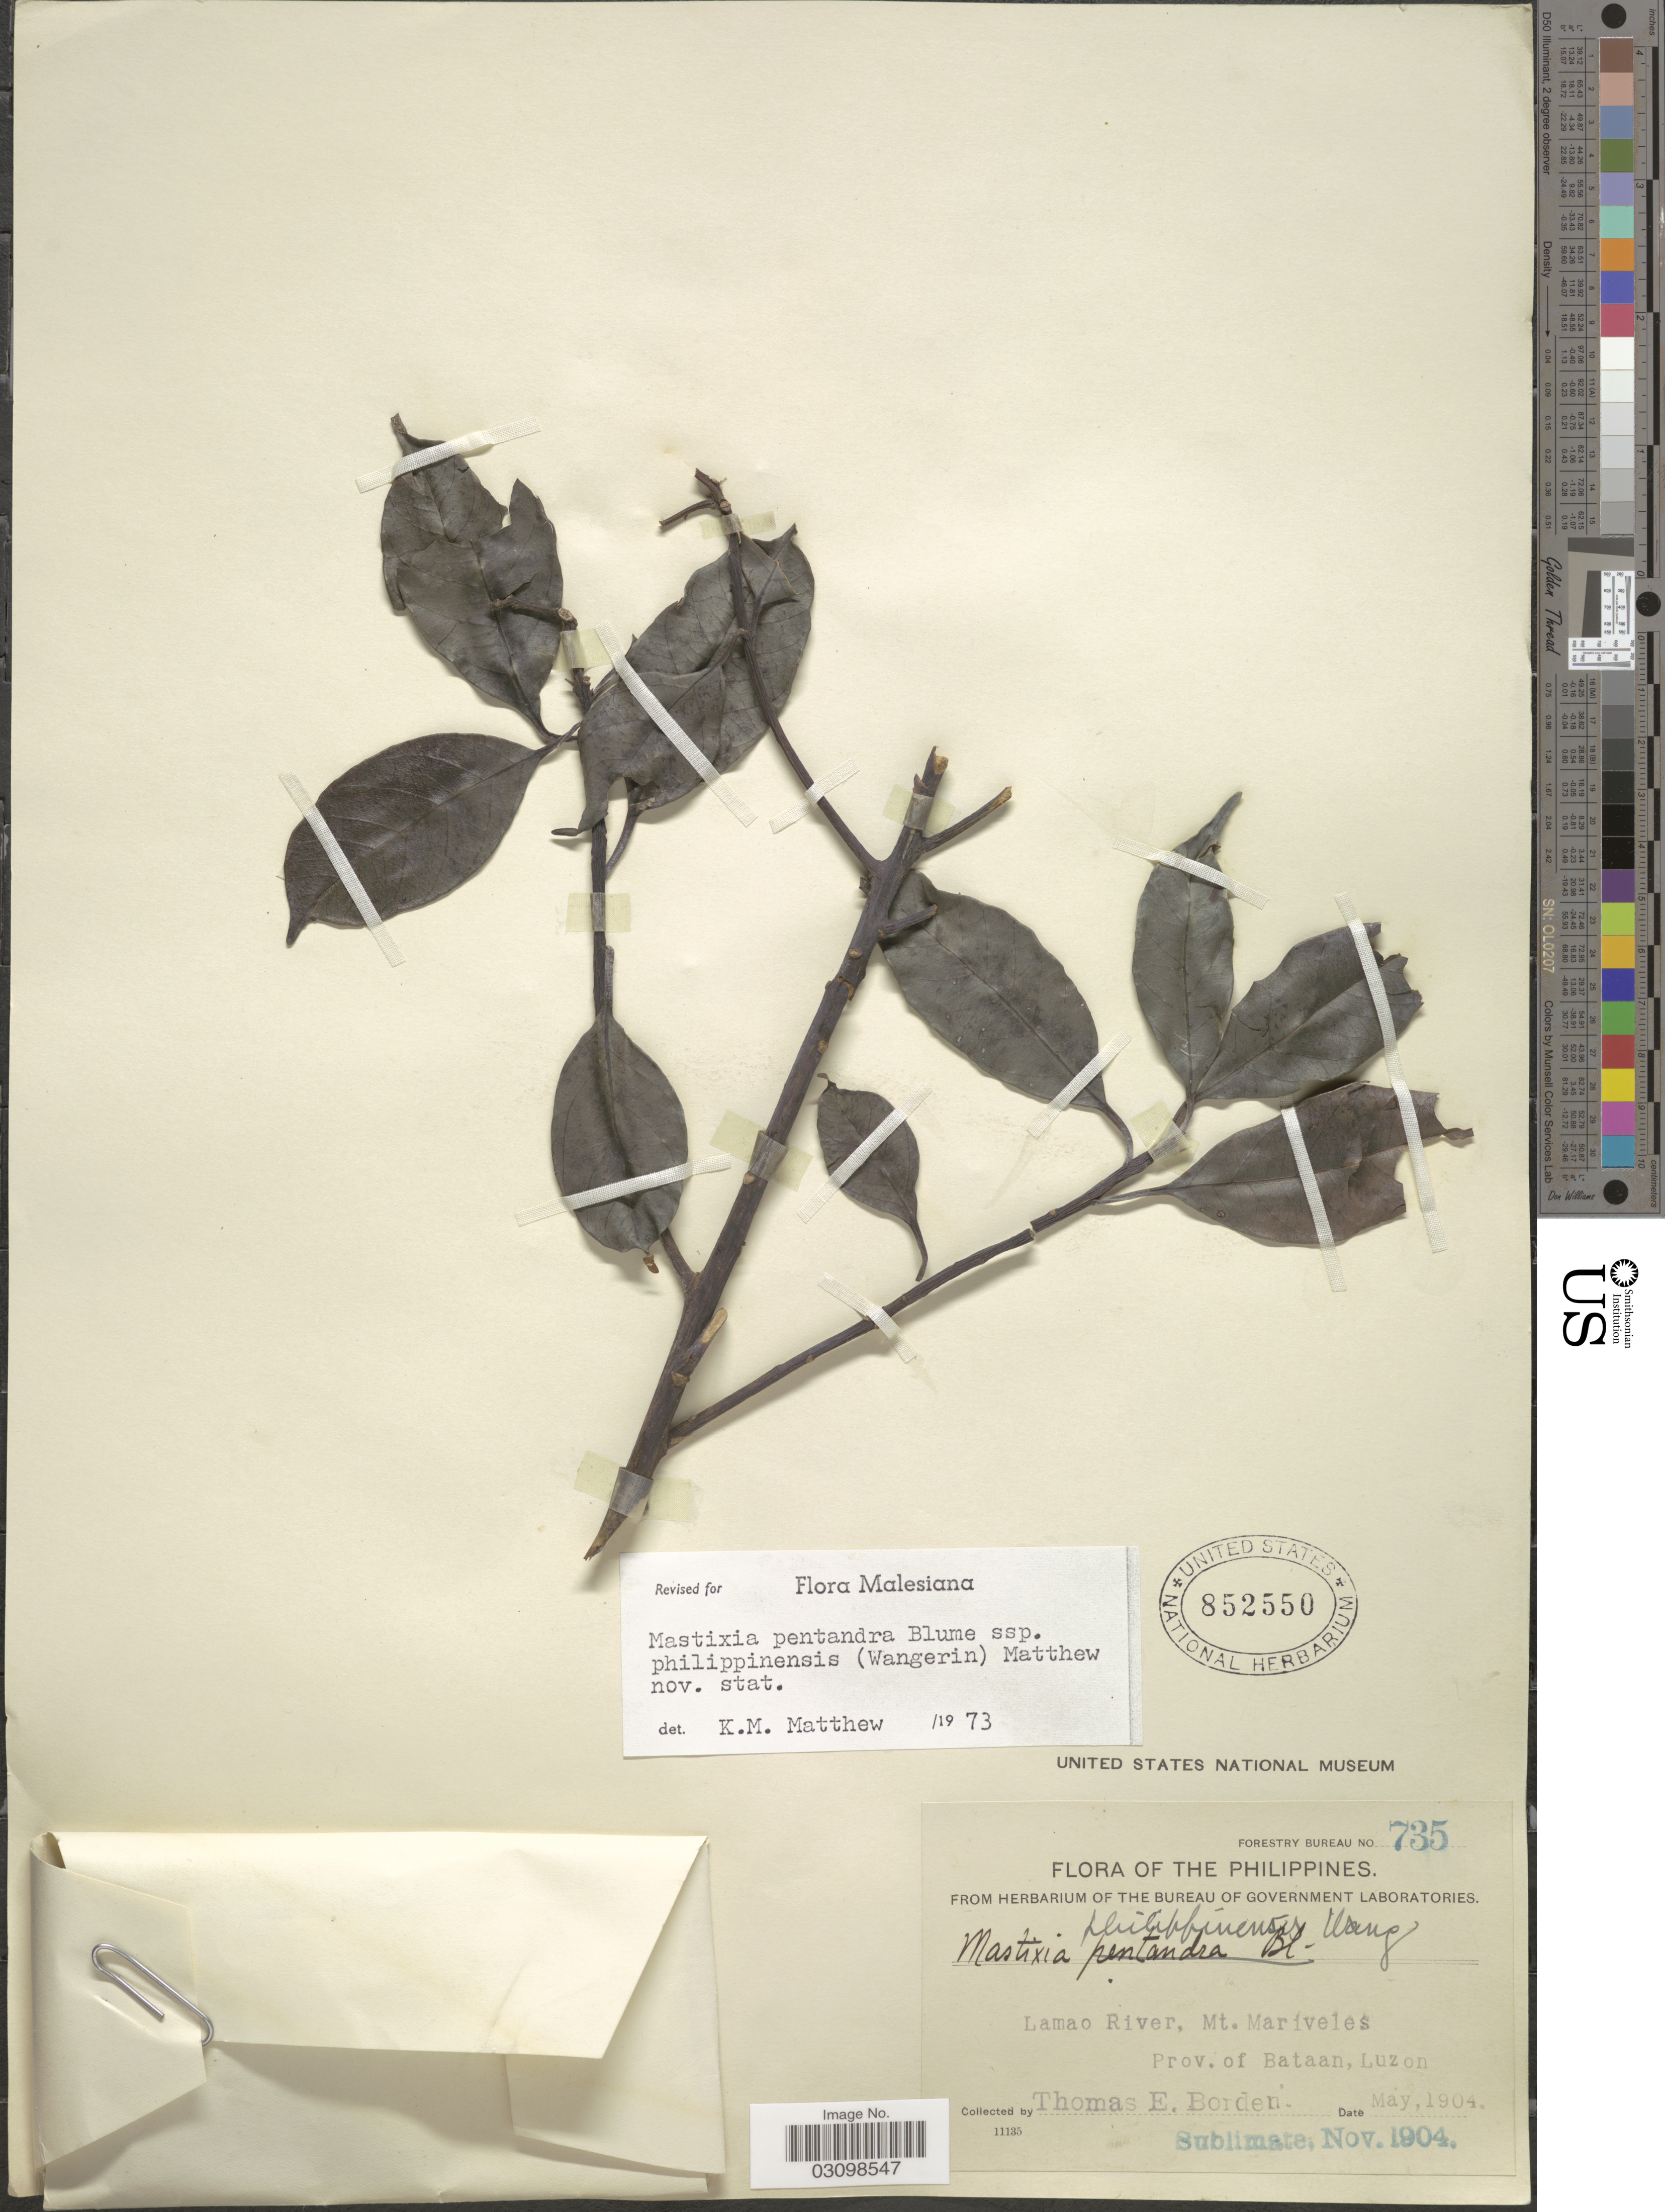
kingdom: Plantae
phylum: Tracheophyta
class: Magnoliopsida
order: Cornales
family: Nyssaceae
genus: Mastixia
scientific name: Mastixia pentandra subsp. philippinensis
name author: Wangerin & K.M. Matthew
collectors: T. E. Borden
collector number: Forestry Bureau 735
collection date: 1904-05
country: Philippines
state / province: Central Luzon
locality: Lamao River, mt. Mariveles, Prov. of Bataan, Luzon.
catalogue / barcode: US 852550